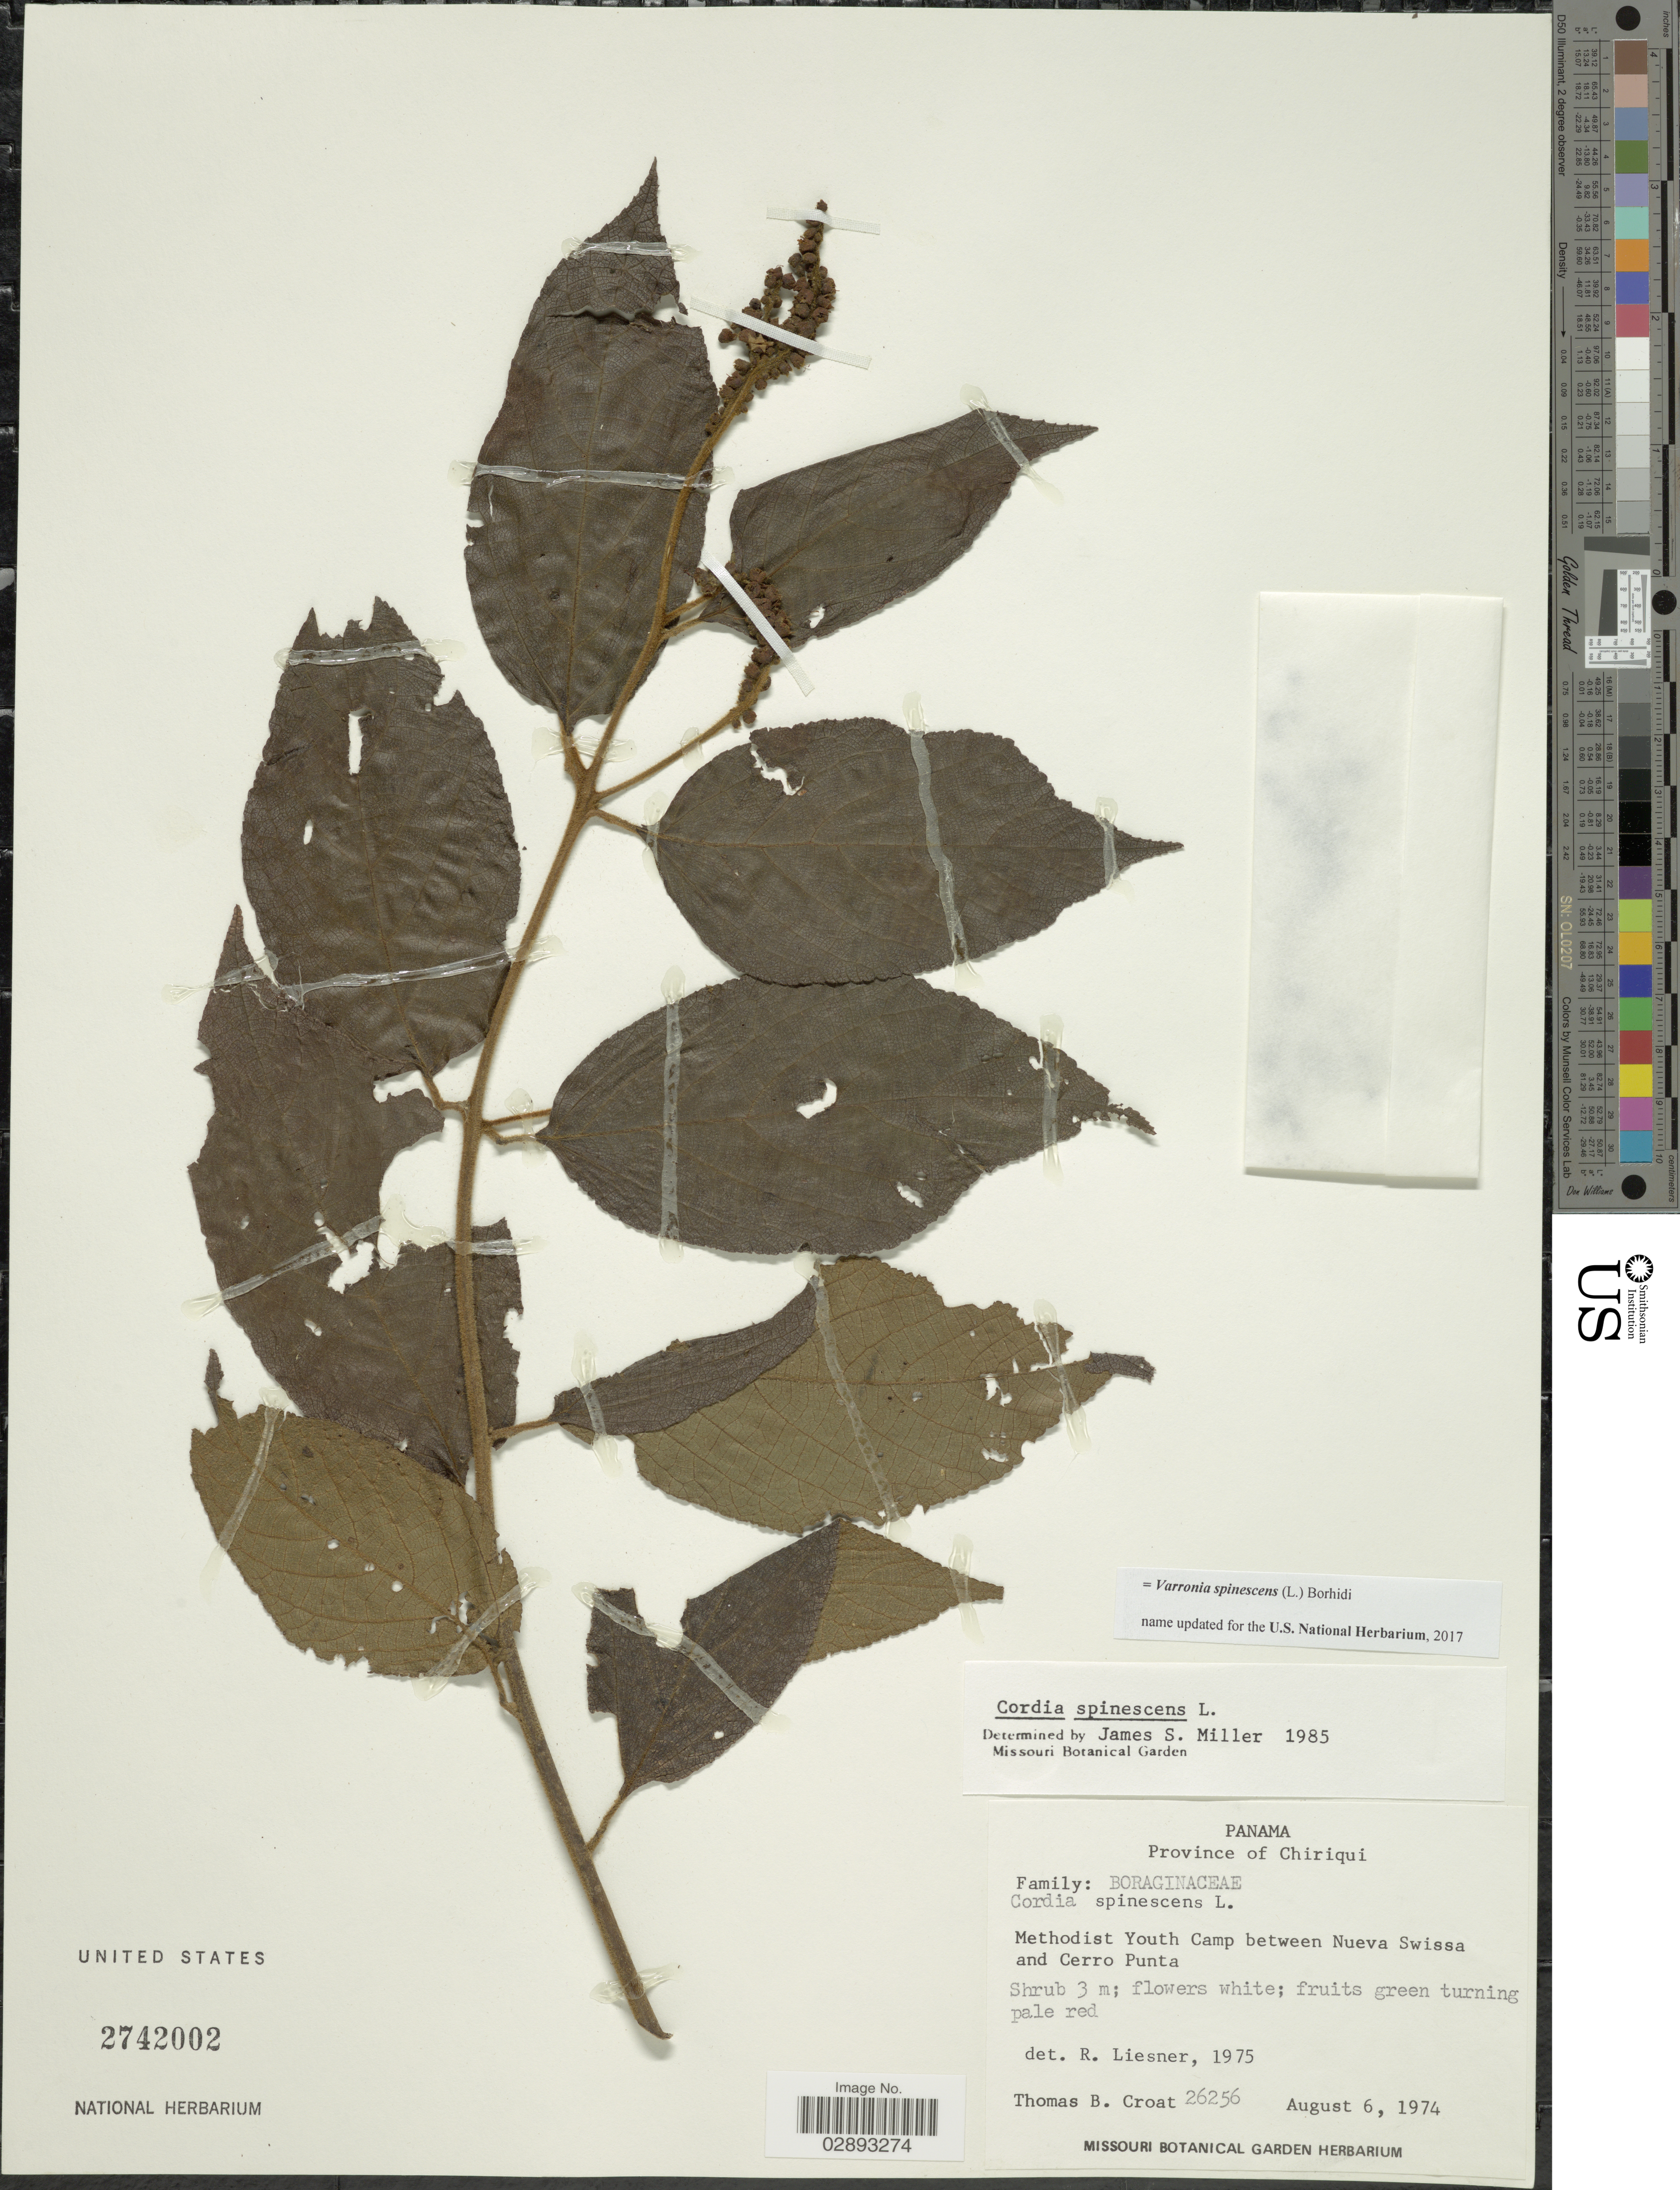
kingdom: Plantae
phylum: Tracheophyta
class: Magnoliopsida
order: Boraginales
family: Cordiaceae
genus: Varronia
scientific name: Varronia spinescens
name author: (L.) Borhidi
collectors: T. B. Croat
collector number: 26256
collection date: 1974-08-06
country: Panama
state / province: Chiriqui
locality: Province of Chiriqui. Methodist Youth Camp between Nueva Swissa and Cerro Punta.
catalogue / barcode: US 2742002